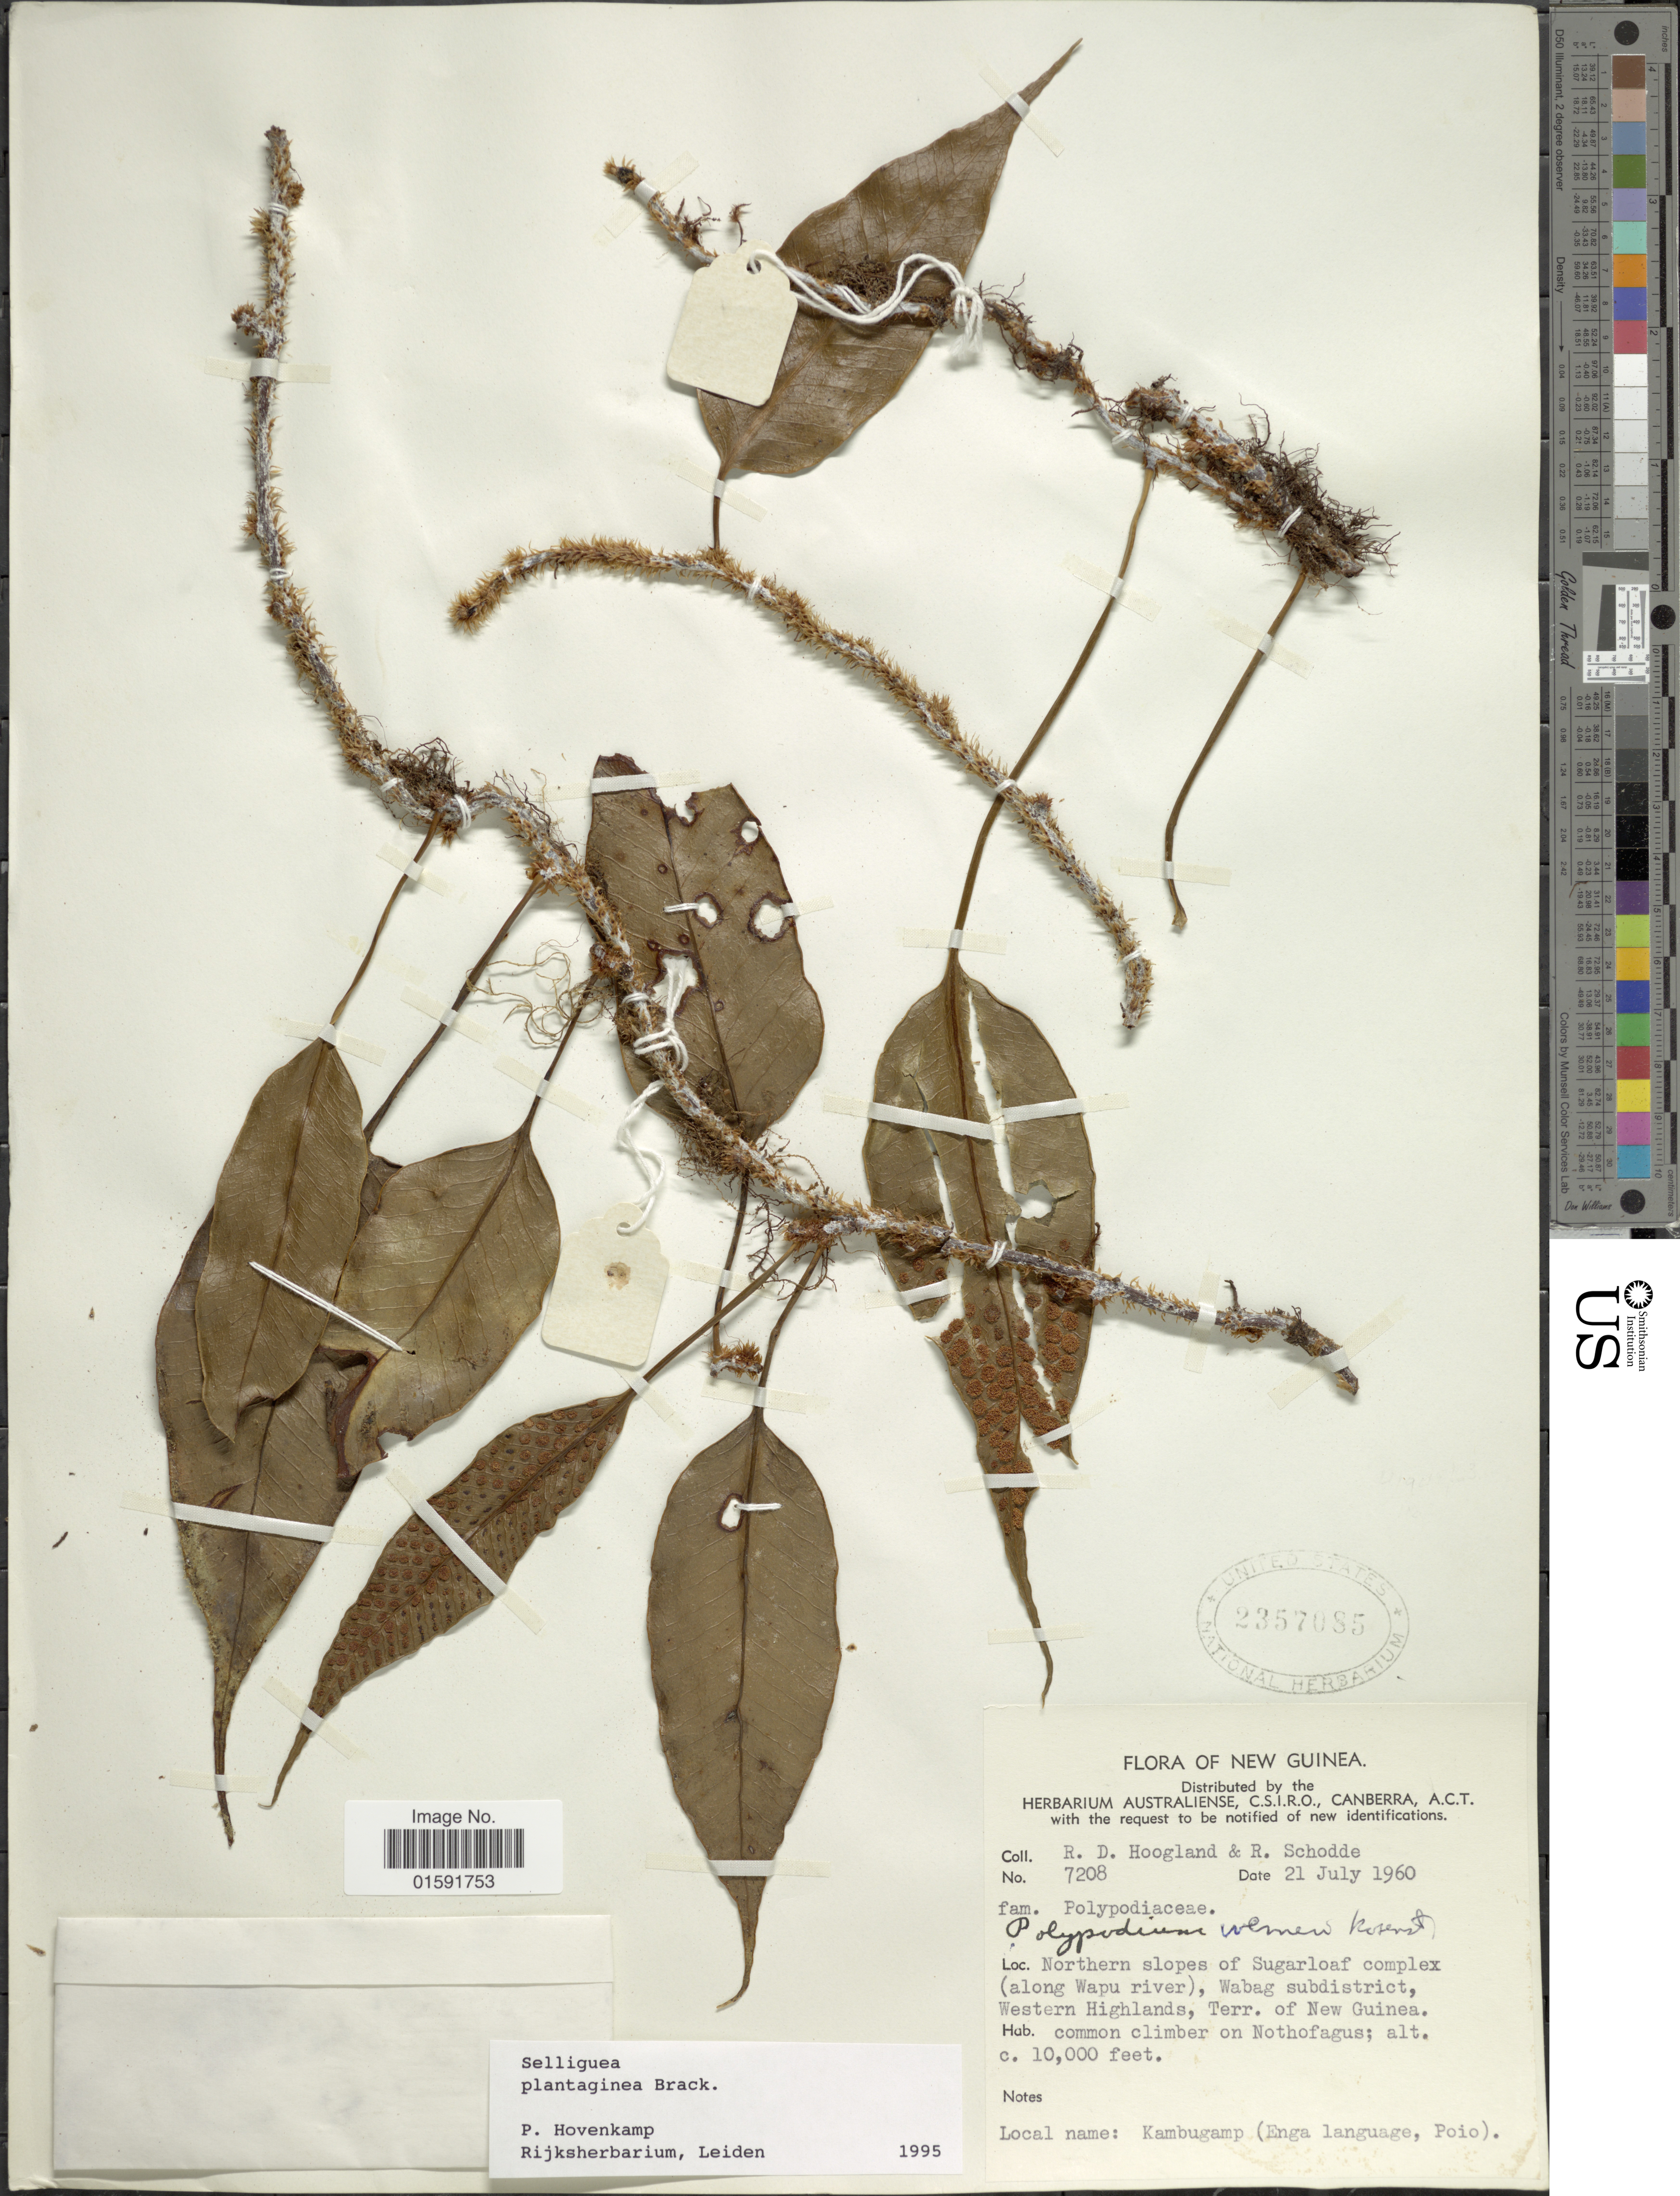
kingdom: Plantae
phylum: Tracheophyta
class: Polypodiopsida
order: Polypodiales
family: Polypodiaceae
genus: Selliguea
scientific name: Selliguea plantaginea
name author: Brack. in Wilkes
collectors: R. D. Hoogland & R. Schodde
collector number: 7208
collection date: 1960-07-21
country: Papua New Guinea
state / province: Western Highlands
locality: Northern slopes of Sugarloaf complex (along Wapu River), Wabag subdistrict, Terr. of New Guinea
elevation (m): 3048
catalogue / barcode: US 2357085